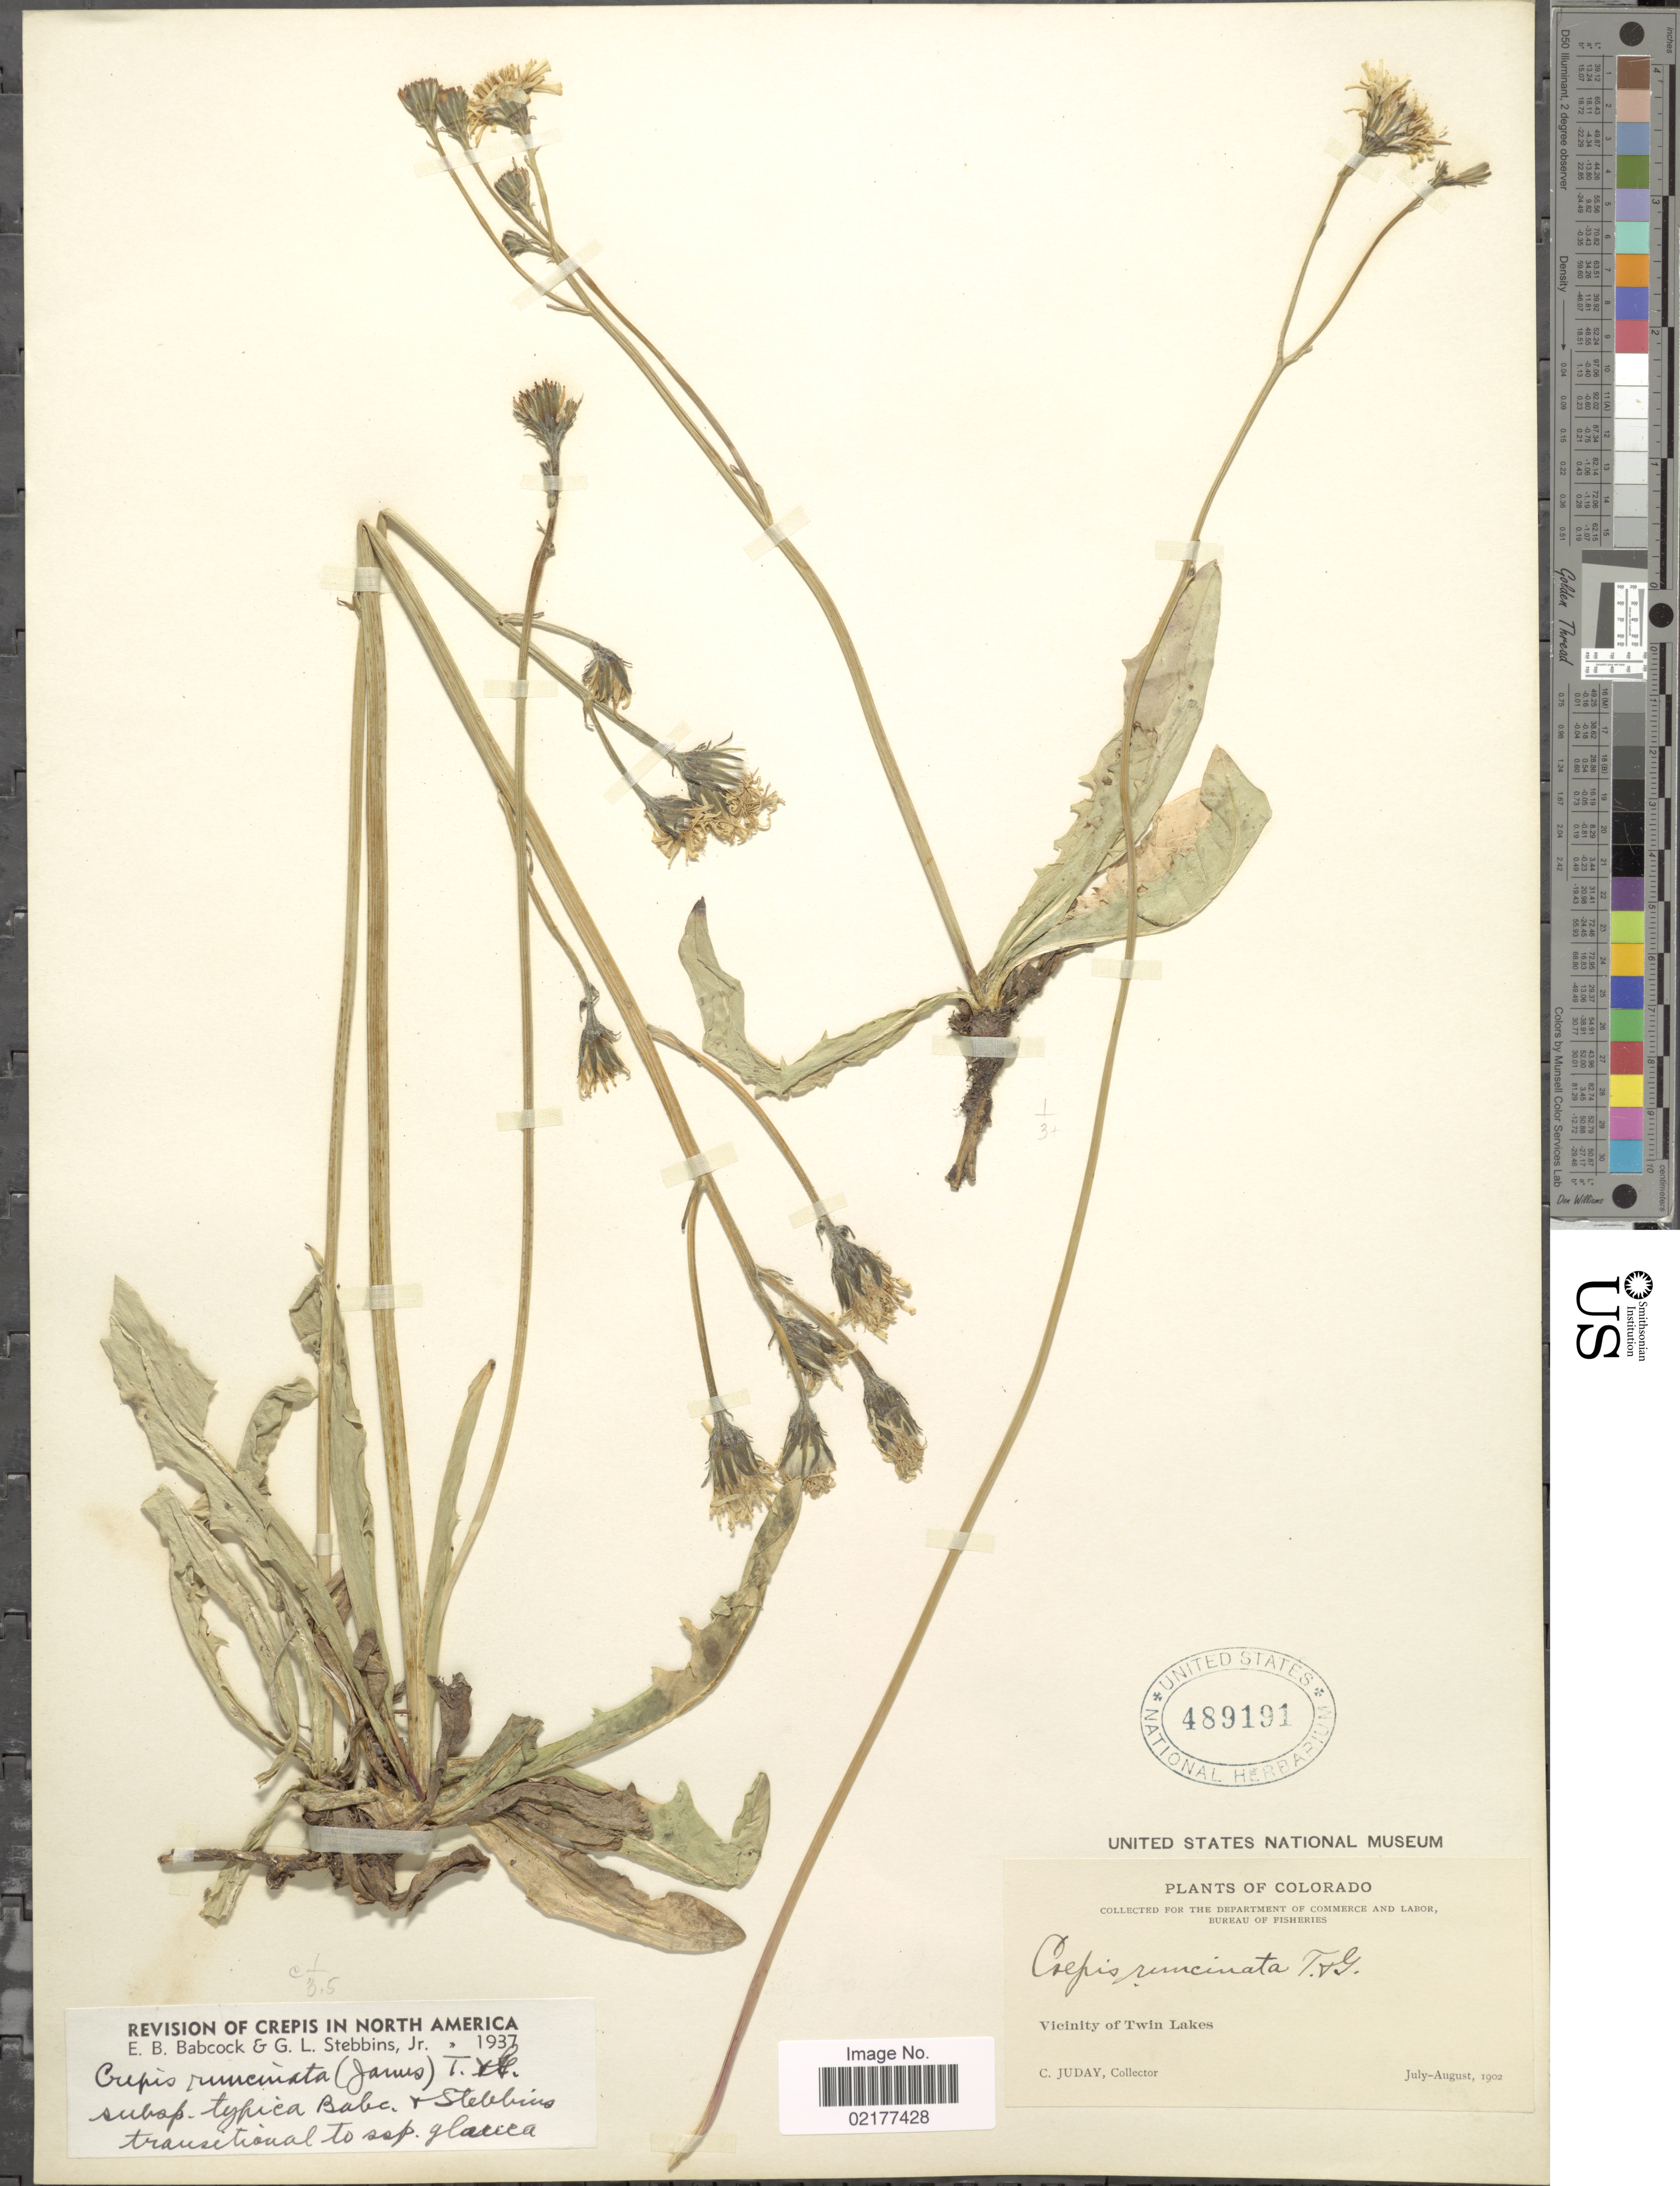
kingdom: Plantae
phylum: Tracheophyta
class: Magnoliopsida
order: Asterales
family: Asteraceae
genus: Crepis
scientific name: Crepis runcinata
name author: Torr. & A. Gray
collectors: C. Juday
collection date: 1902-07/1902-08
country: United States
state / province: Colorado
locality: Vicinity of Twin Lakes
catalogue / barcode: US 489191